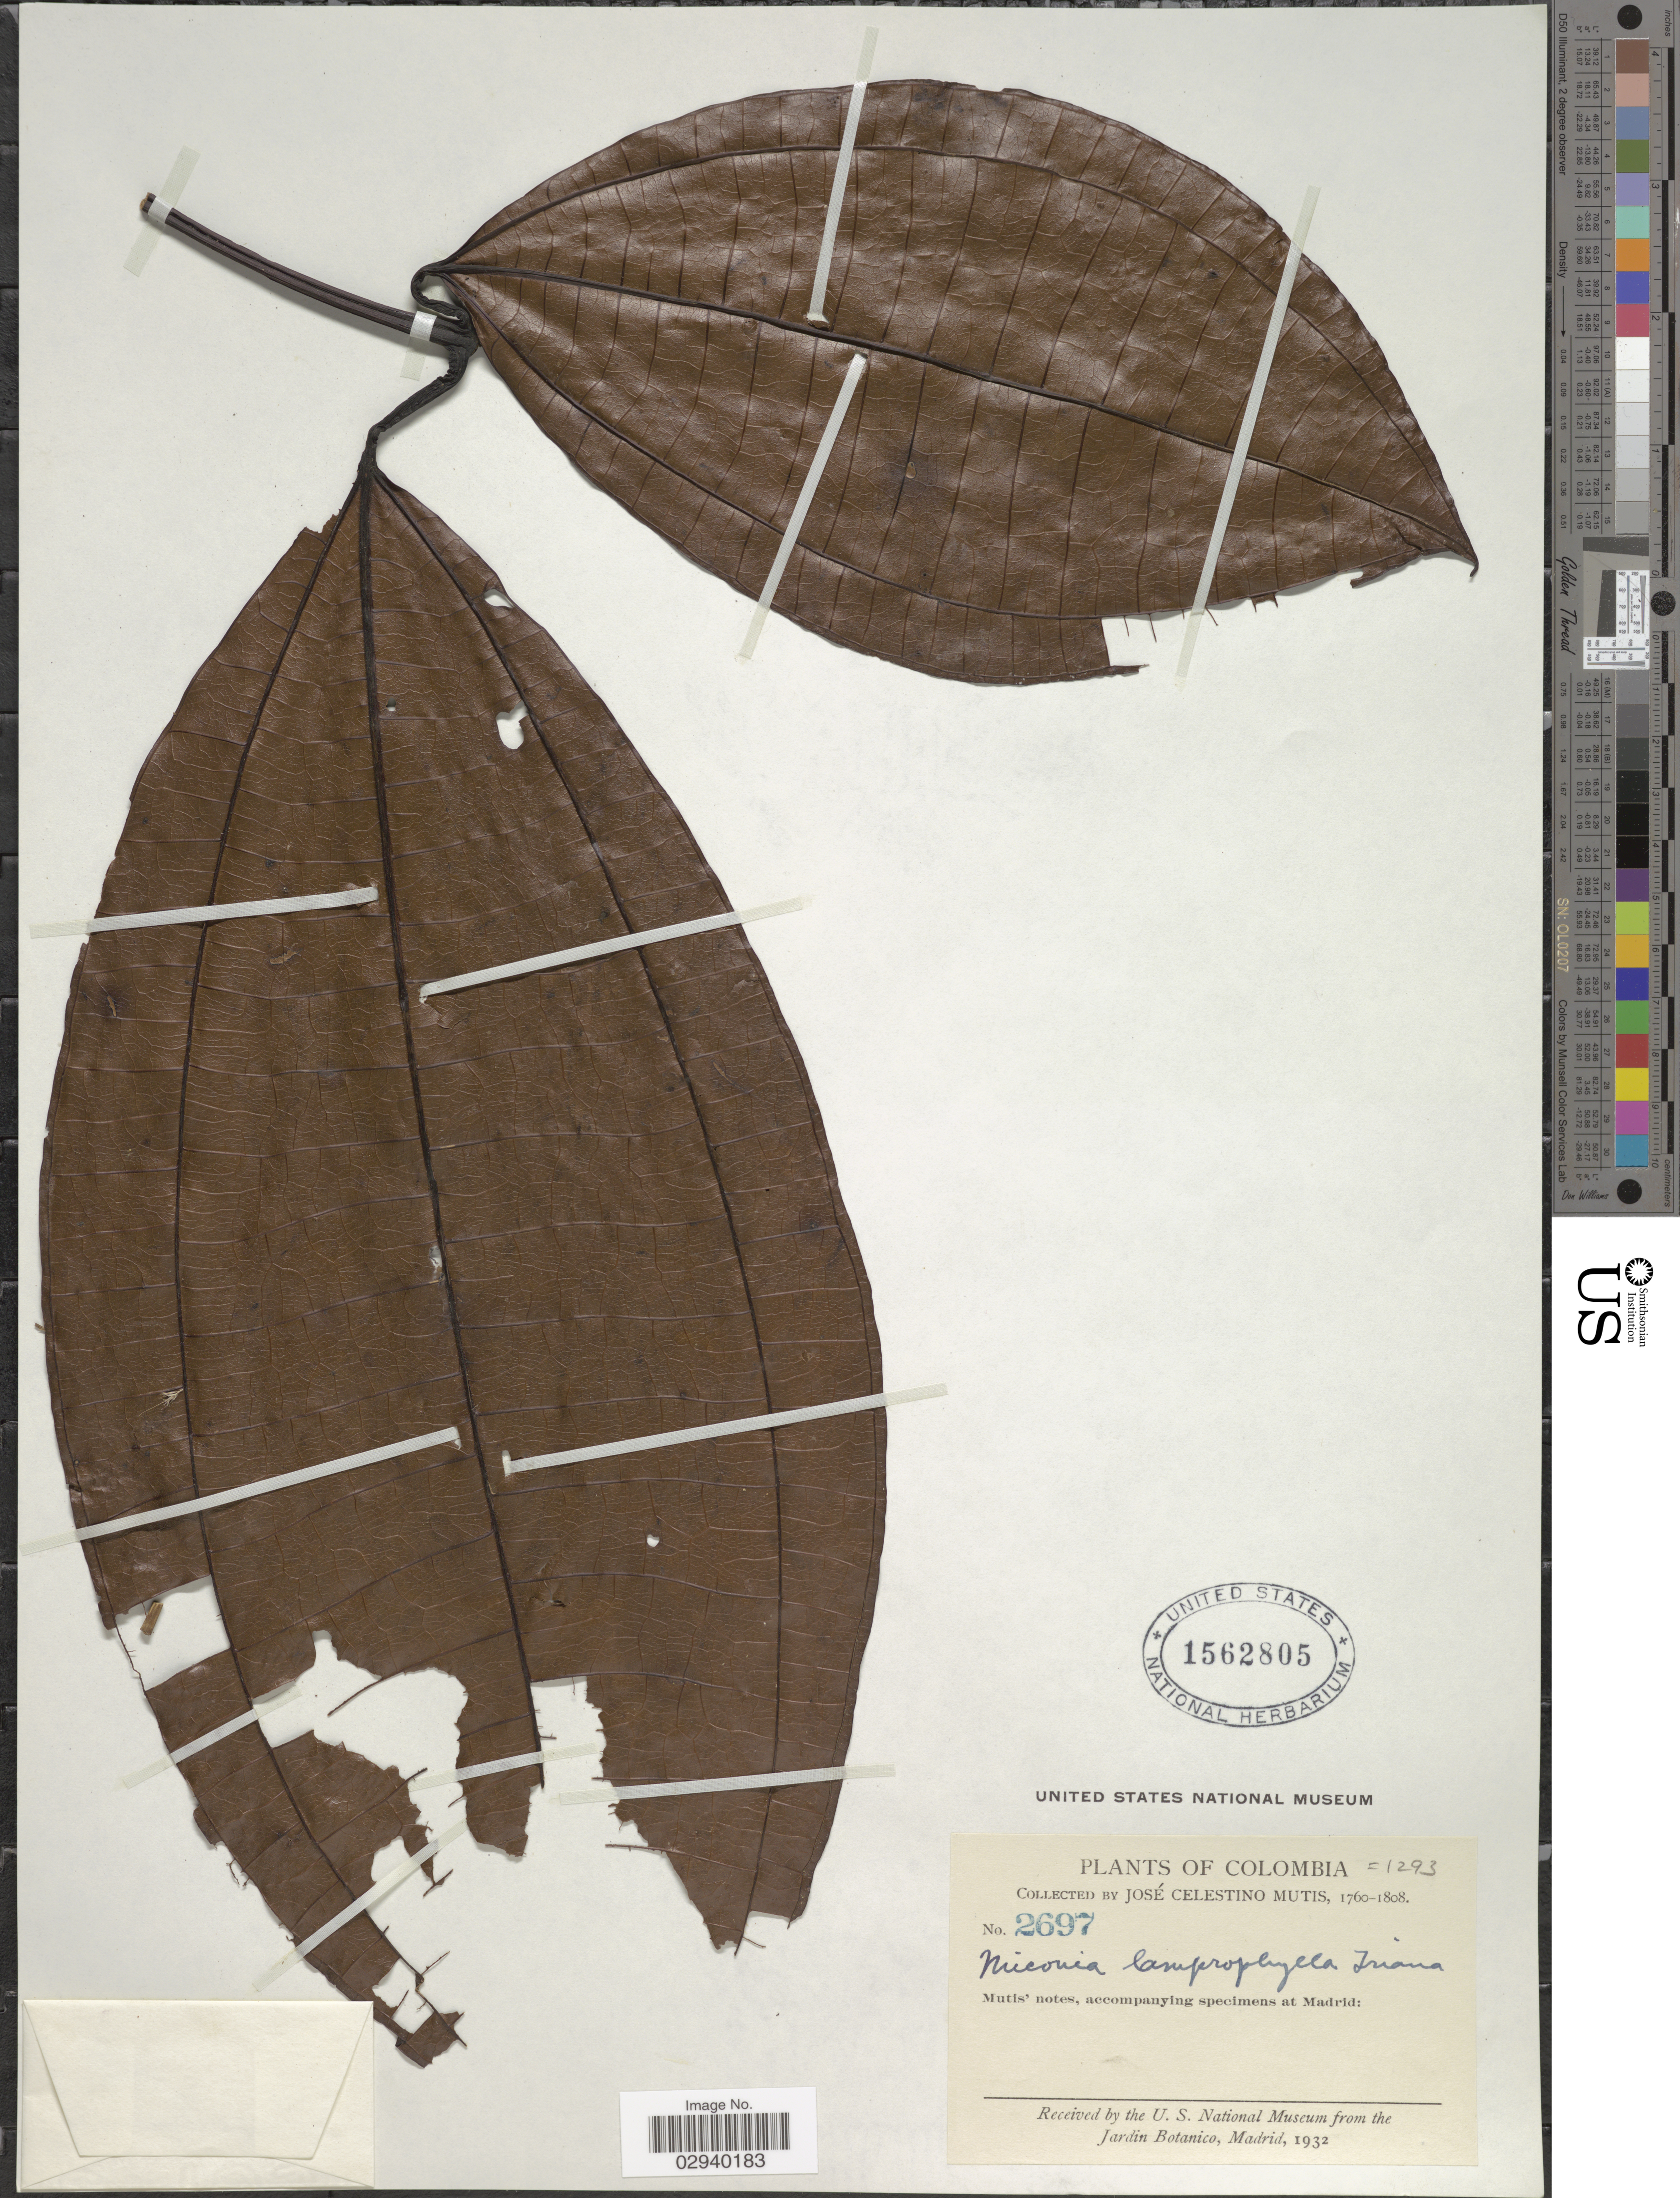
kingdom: Plantae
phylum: Tracheophyta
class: Magnoliopsida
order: Myrtales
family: Melastomataceae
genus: Miconia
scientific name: Miconia lamprophylla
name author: Triana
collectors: J. C. B. Mutis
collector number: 2697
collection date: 1760/1808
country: Colombia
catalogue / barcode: US 1562805